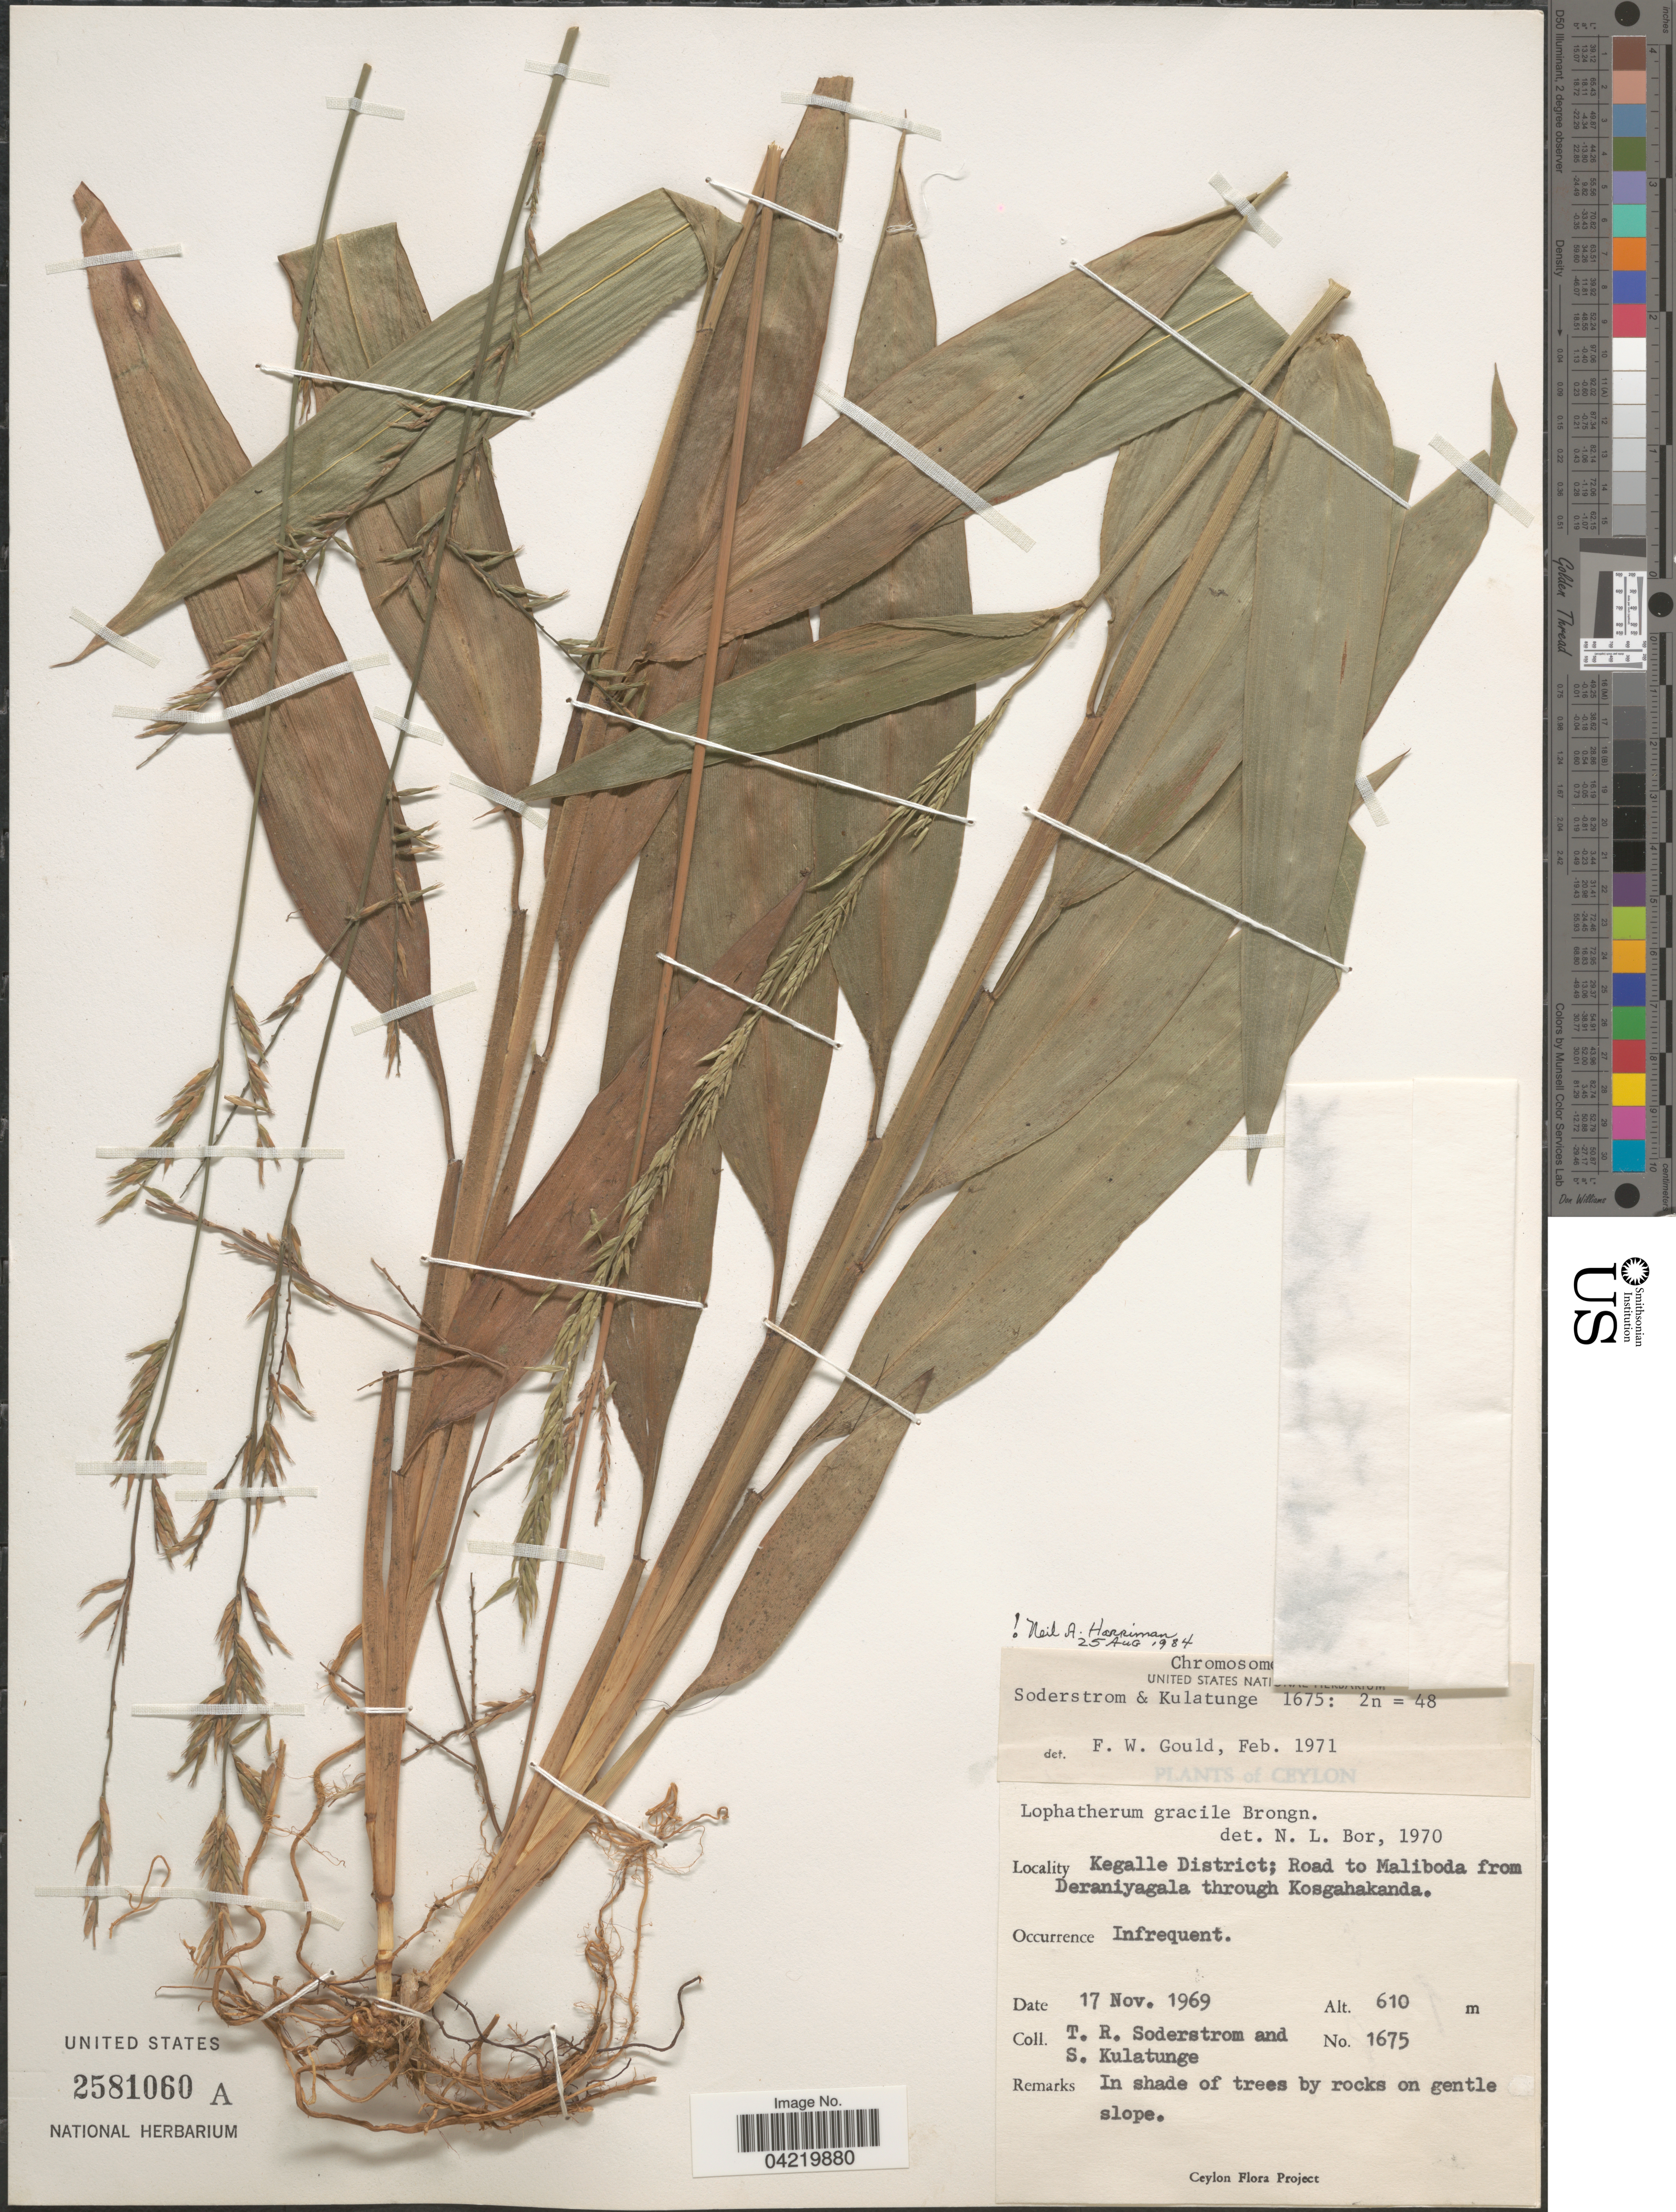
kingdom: Plantae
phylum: Tracheophyta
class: Liliopsida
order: Poales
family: Poaceae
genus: Lophatherum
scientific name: Lophatherum gracile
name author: Brongn.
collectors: T. R. Soderstrom & S. Kulatunge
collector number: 1675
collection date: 1969-11-17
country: Sri Lanka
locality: Ceylon. Kegalle District; Road to Maliboda from Deraniyagala through Kosgahakanda.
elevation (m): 610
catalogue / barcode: US 2581060A